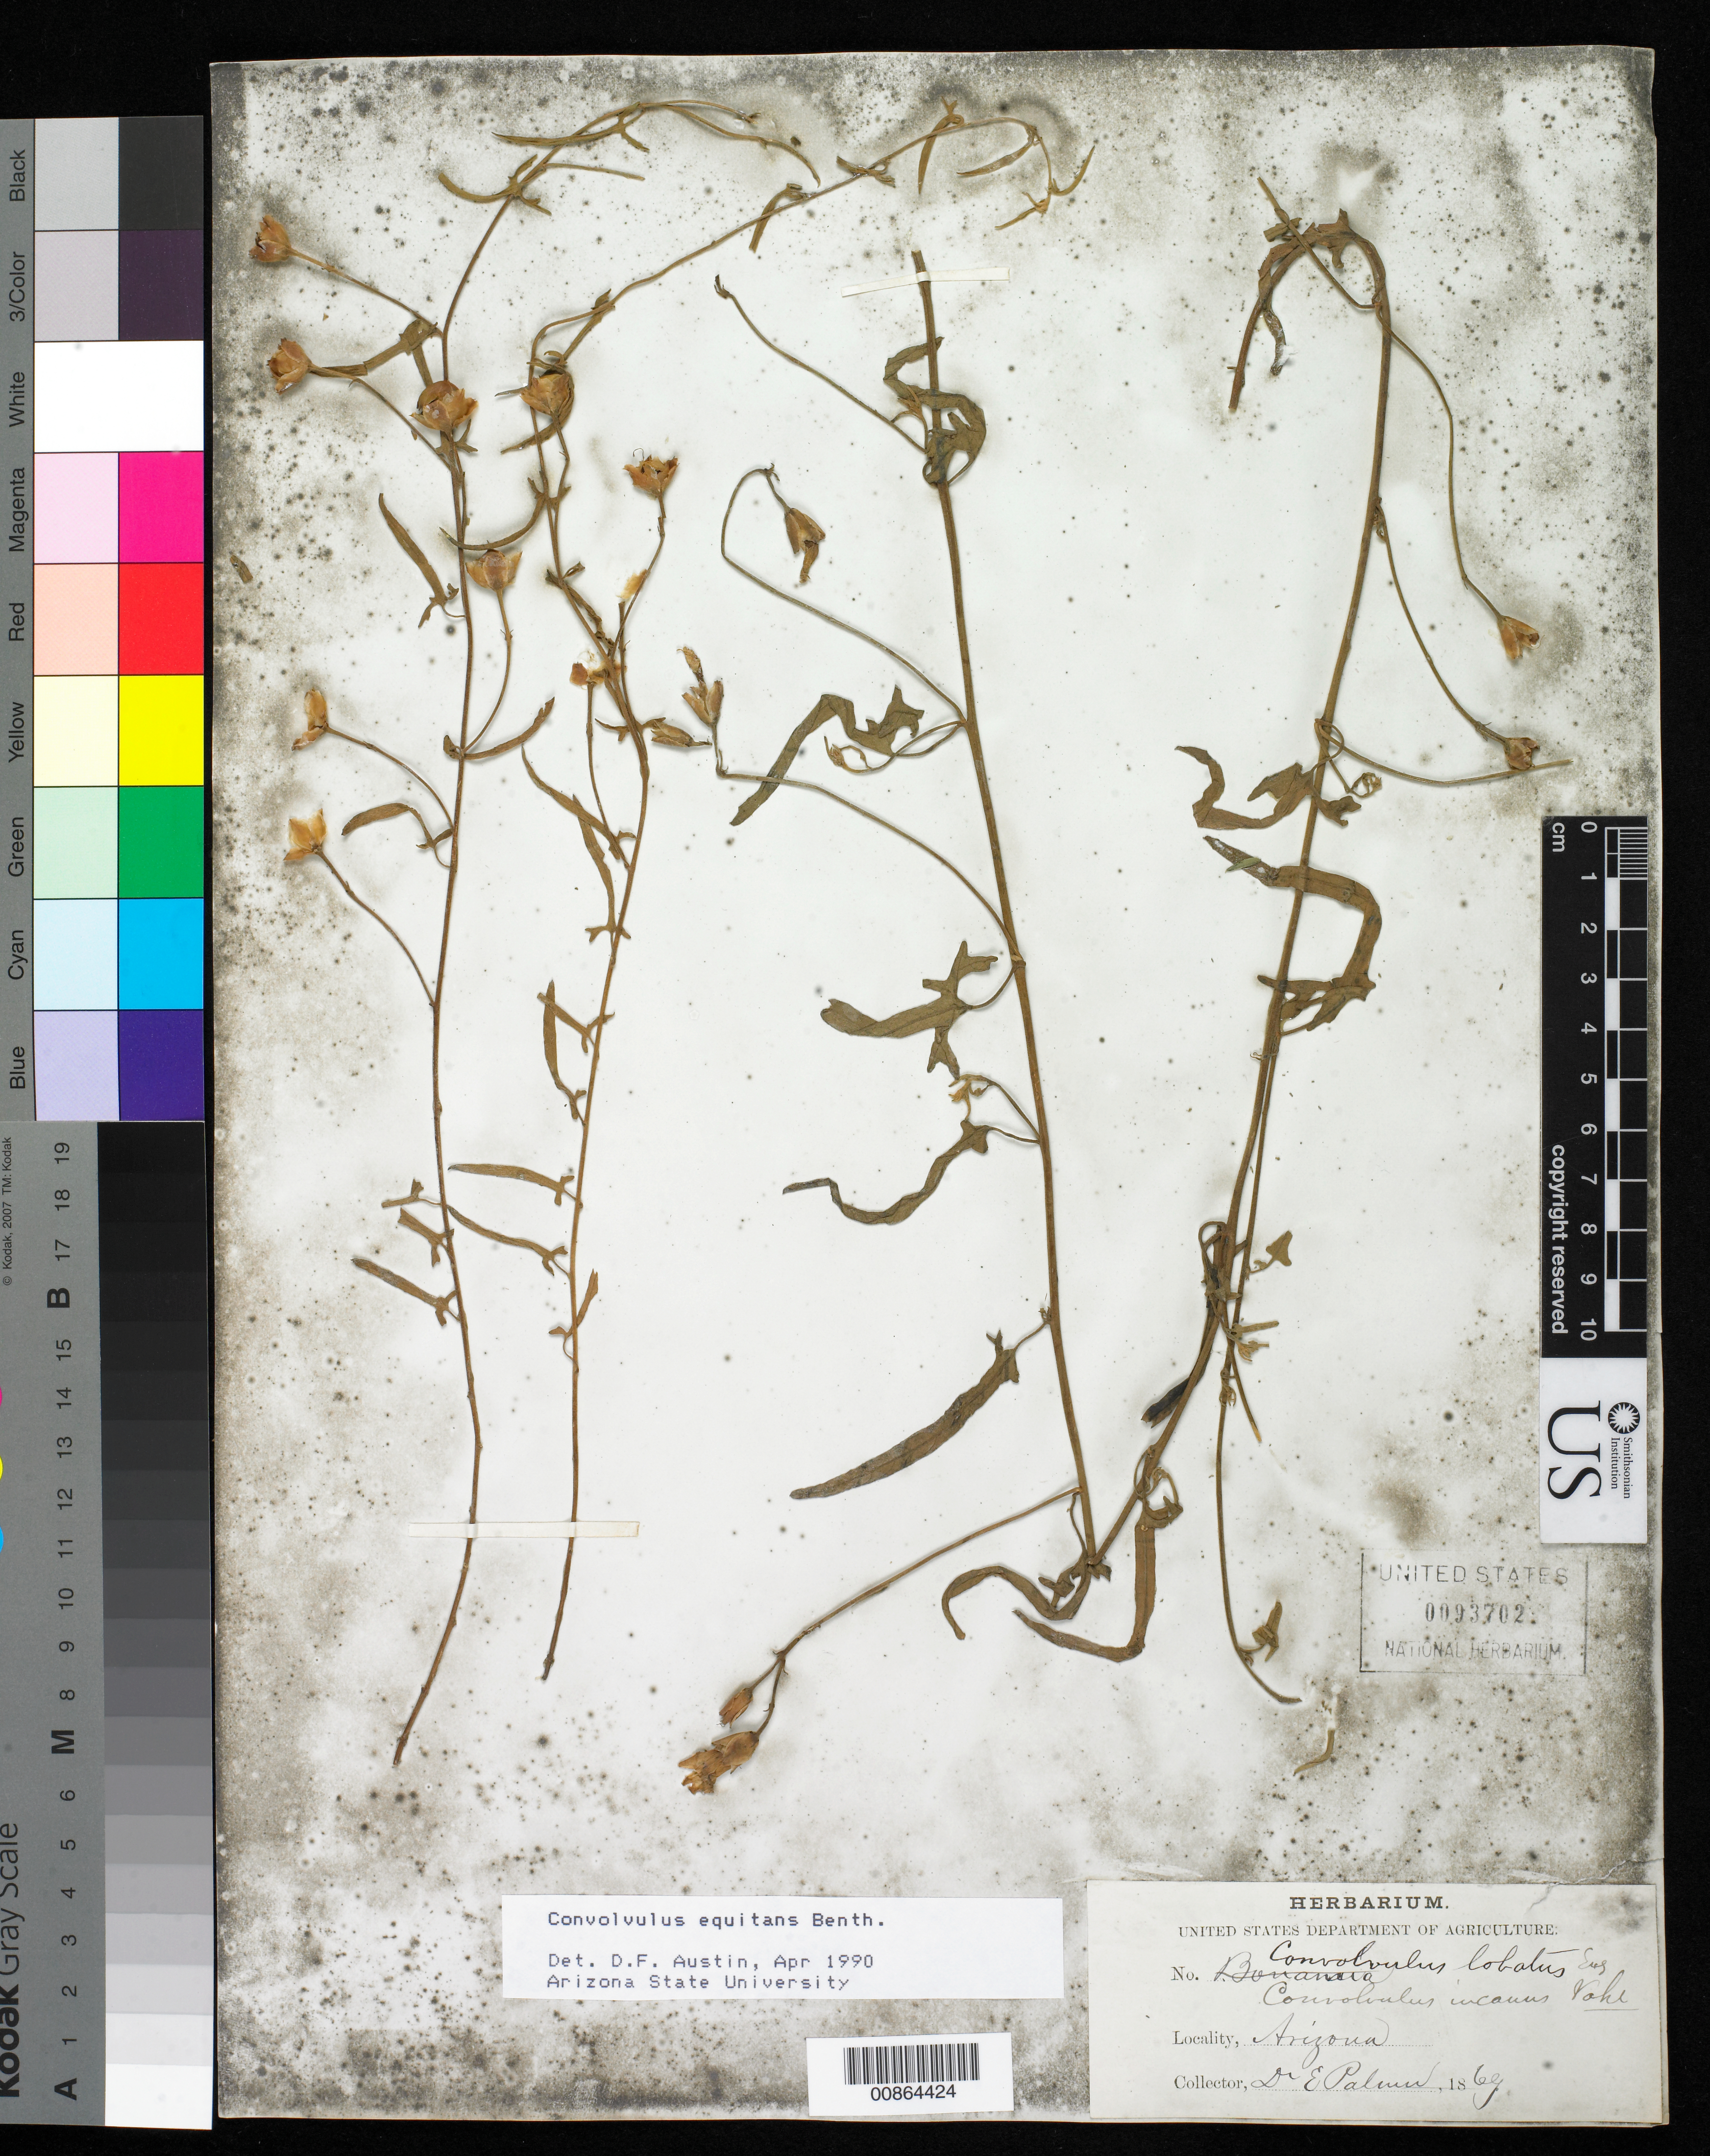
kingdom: Plantae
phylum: Tracheophyta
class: Magnoliopsida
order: Solanales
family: Convolvulaceae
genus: Convolvulus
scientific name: Convolvulus equitans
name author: Benth.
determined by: Austin, D. F.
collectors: E. Palmer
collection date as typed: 1869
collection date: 1869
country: United States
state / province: Arizona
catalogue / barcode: US 93702